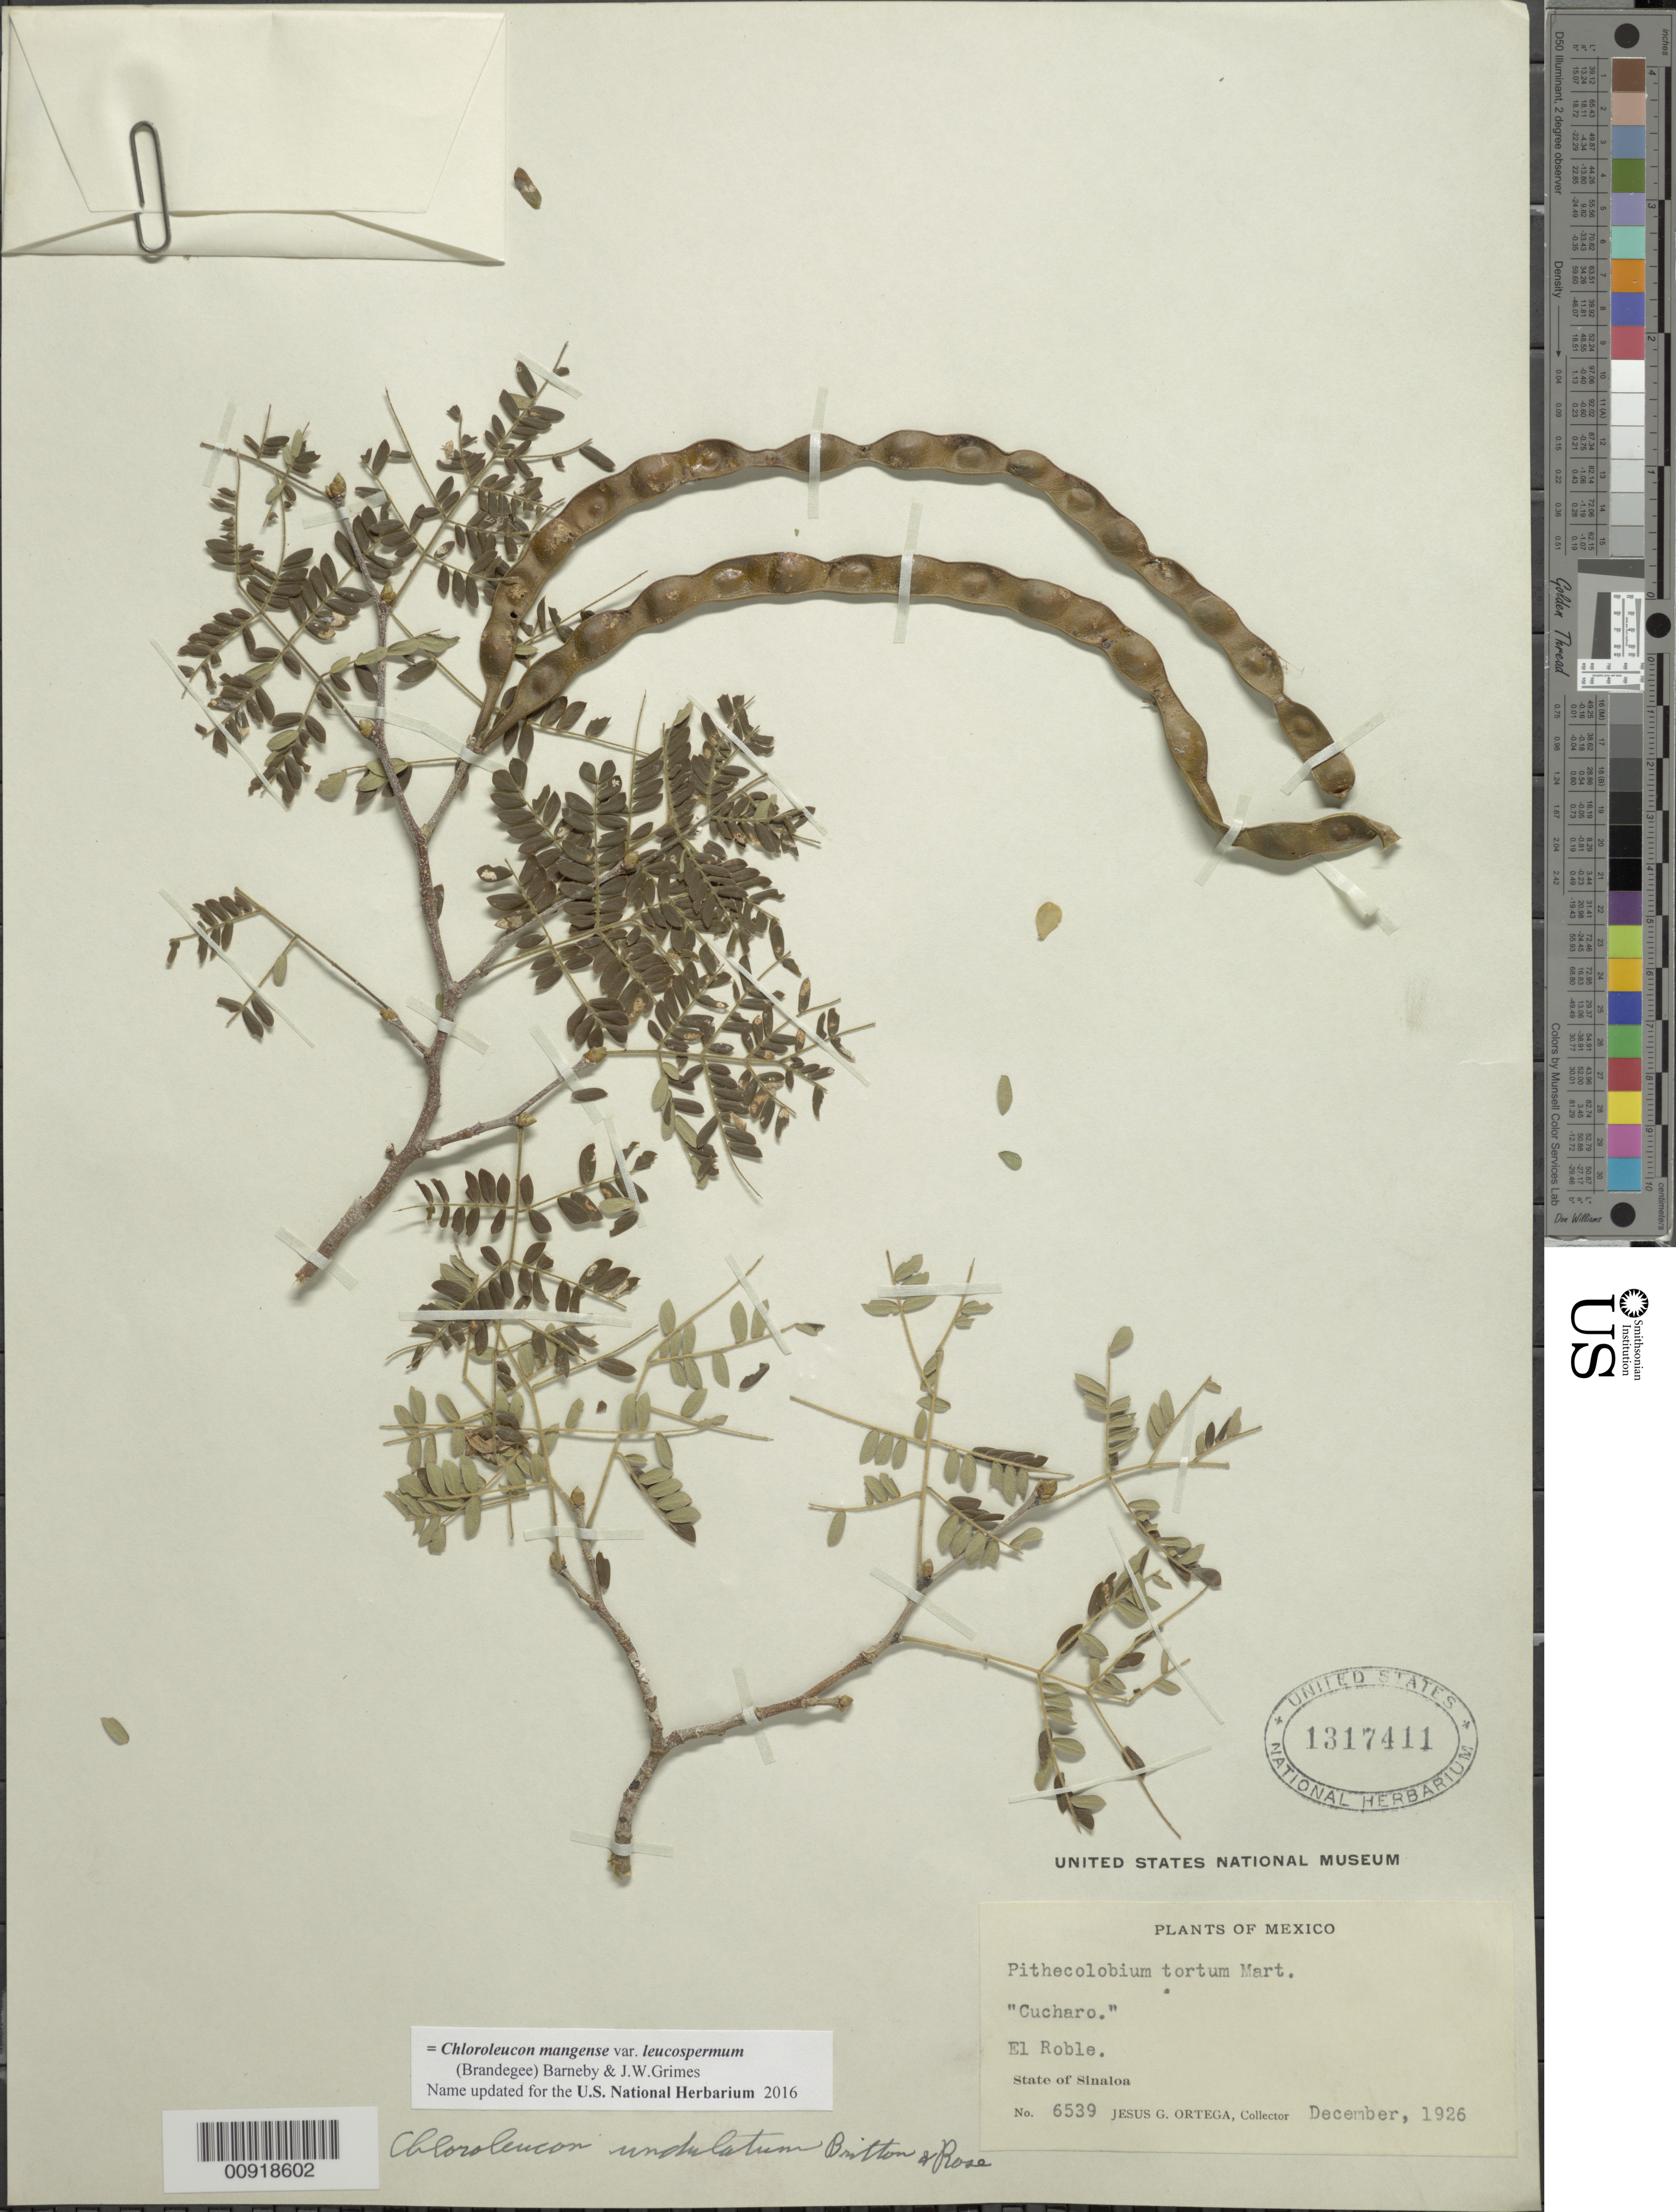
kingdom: Plantae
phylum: Tracheophyta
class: Magnoliopsida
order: Fabales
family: Fabaceae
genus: Chloroleucon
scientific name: Chloroleucon mangense var. leucospermum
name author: (Brandegee) Barneby & J.W. Grimes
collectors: J. Ortega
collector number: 6539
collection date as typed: Dec 1926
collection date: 1926-12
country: Mexico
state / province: Sinaloa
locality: El Roble, State of Sinaloa.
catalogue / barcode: US 1317411